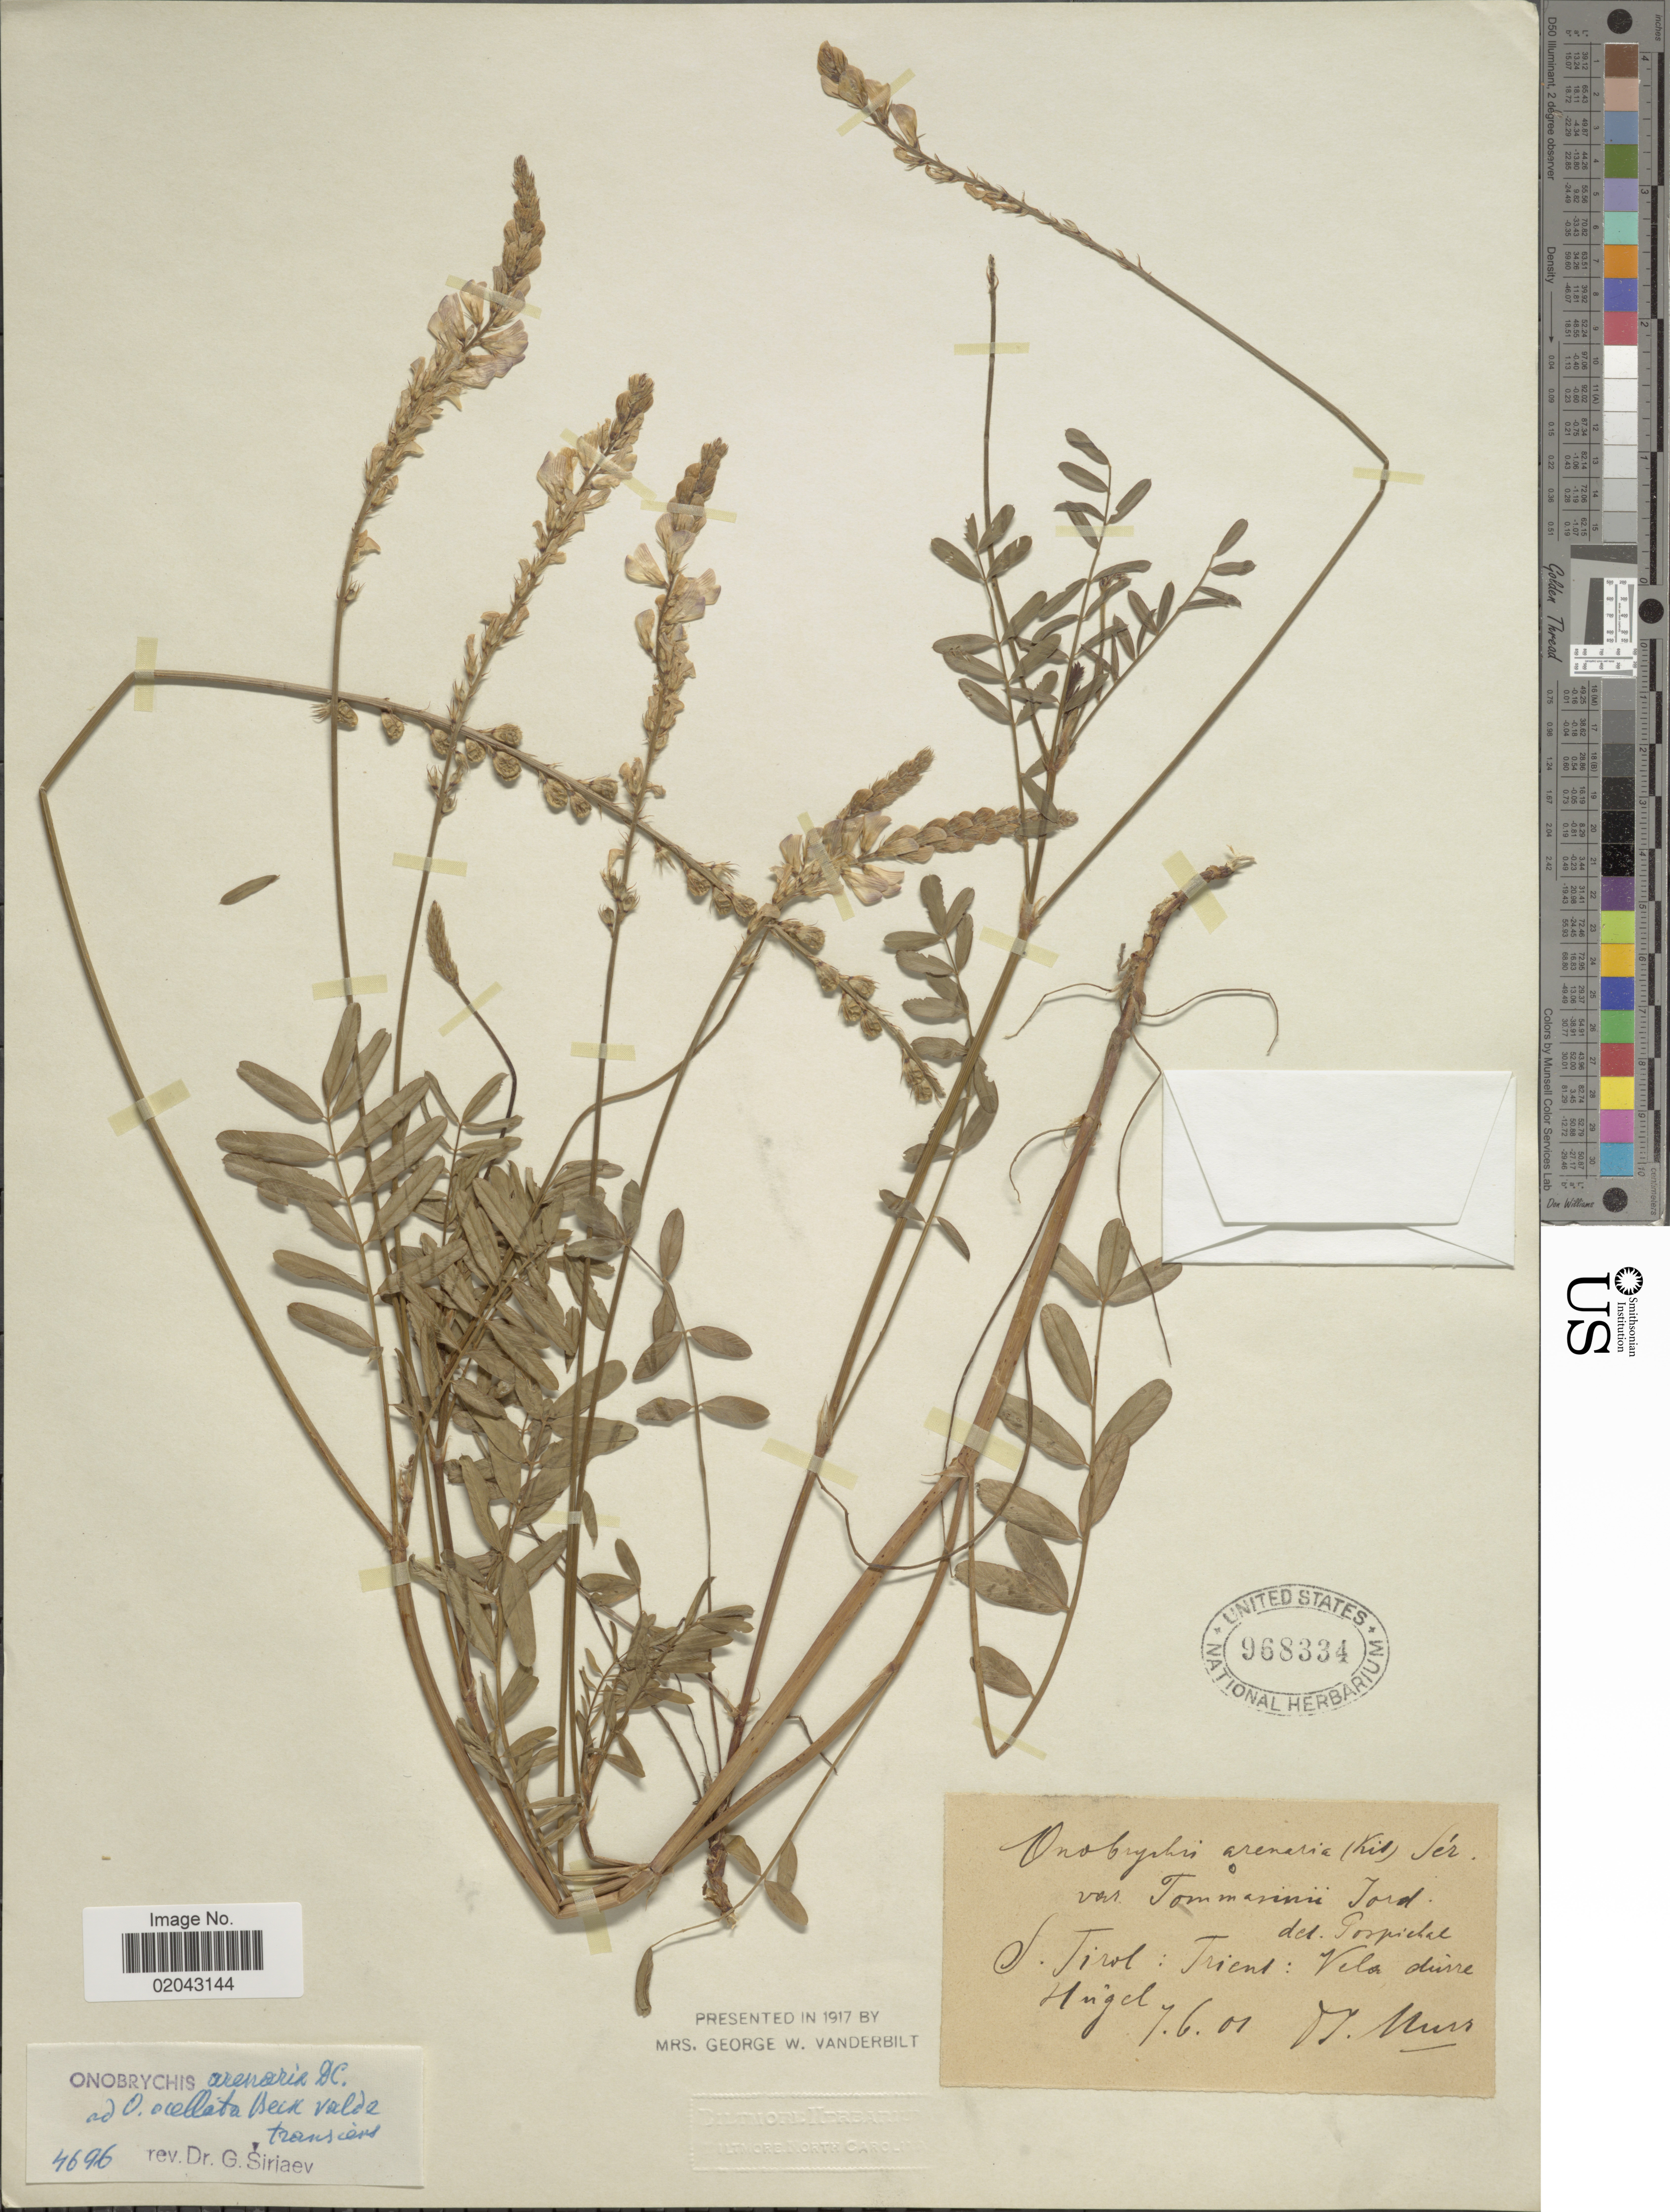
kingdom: Plantae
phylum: Tracheophyta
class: Magnoliopsida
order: Fabales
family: Fabaceae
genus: Onobrychis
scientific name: Onobrychis arenaria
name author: (Kit.) DC.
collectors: J. Murr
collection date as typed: Transcribed d/m/y: 7/6/1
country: Italy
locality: S. Tirol: Trient; Vela dirre, Hügel.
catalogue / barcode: US 968334